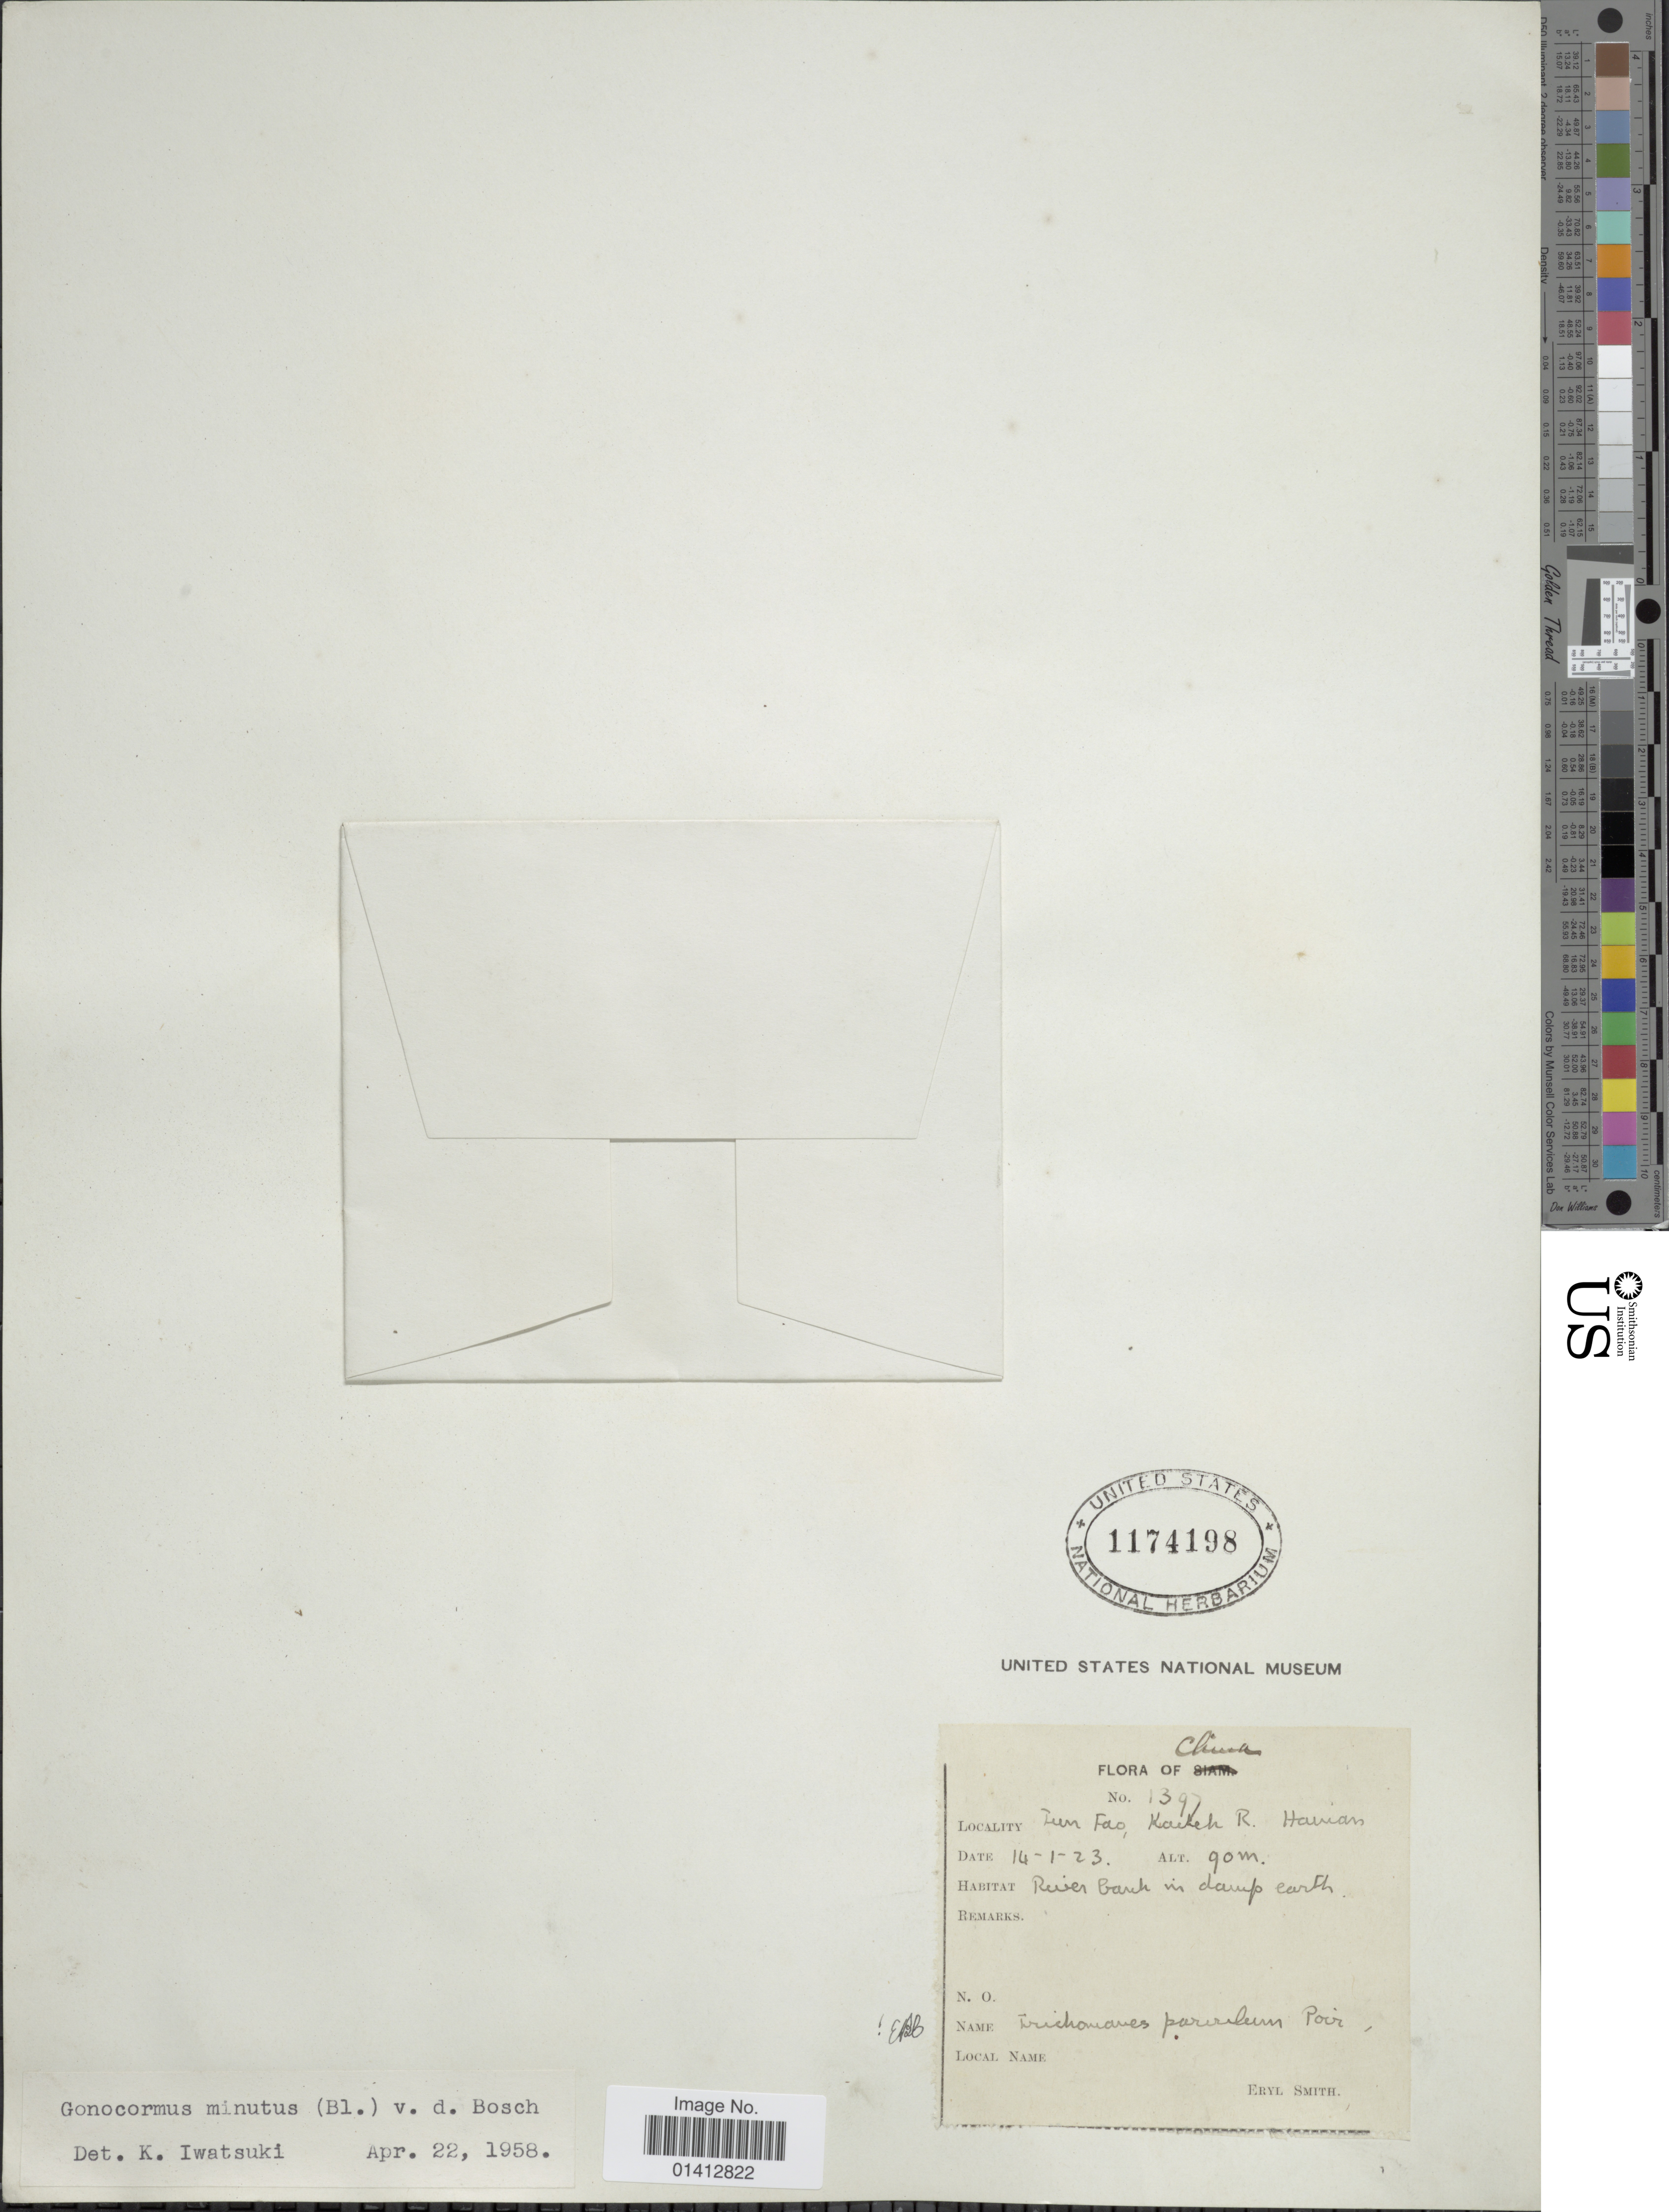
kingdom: Plantae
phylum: Tracheophyta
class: Polypodiopsida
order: Hymenophyllales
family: Hymenophyllaceae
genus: Crepidomanes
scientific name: Crepidomanes minutum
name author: (Blume) K. Iwats.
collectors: C. E. Smith Jr.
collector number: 1397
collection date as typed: Transcribed d/m/y: 14/1/23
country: China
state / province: Hainan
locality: Tum Fao, Kaibeh & Hainan. River bank in damp earth.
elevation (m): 90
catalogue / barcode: US 1174198